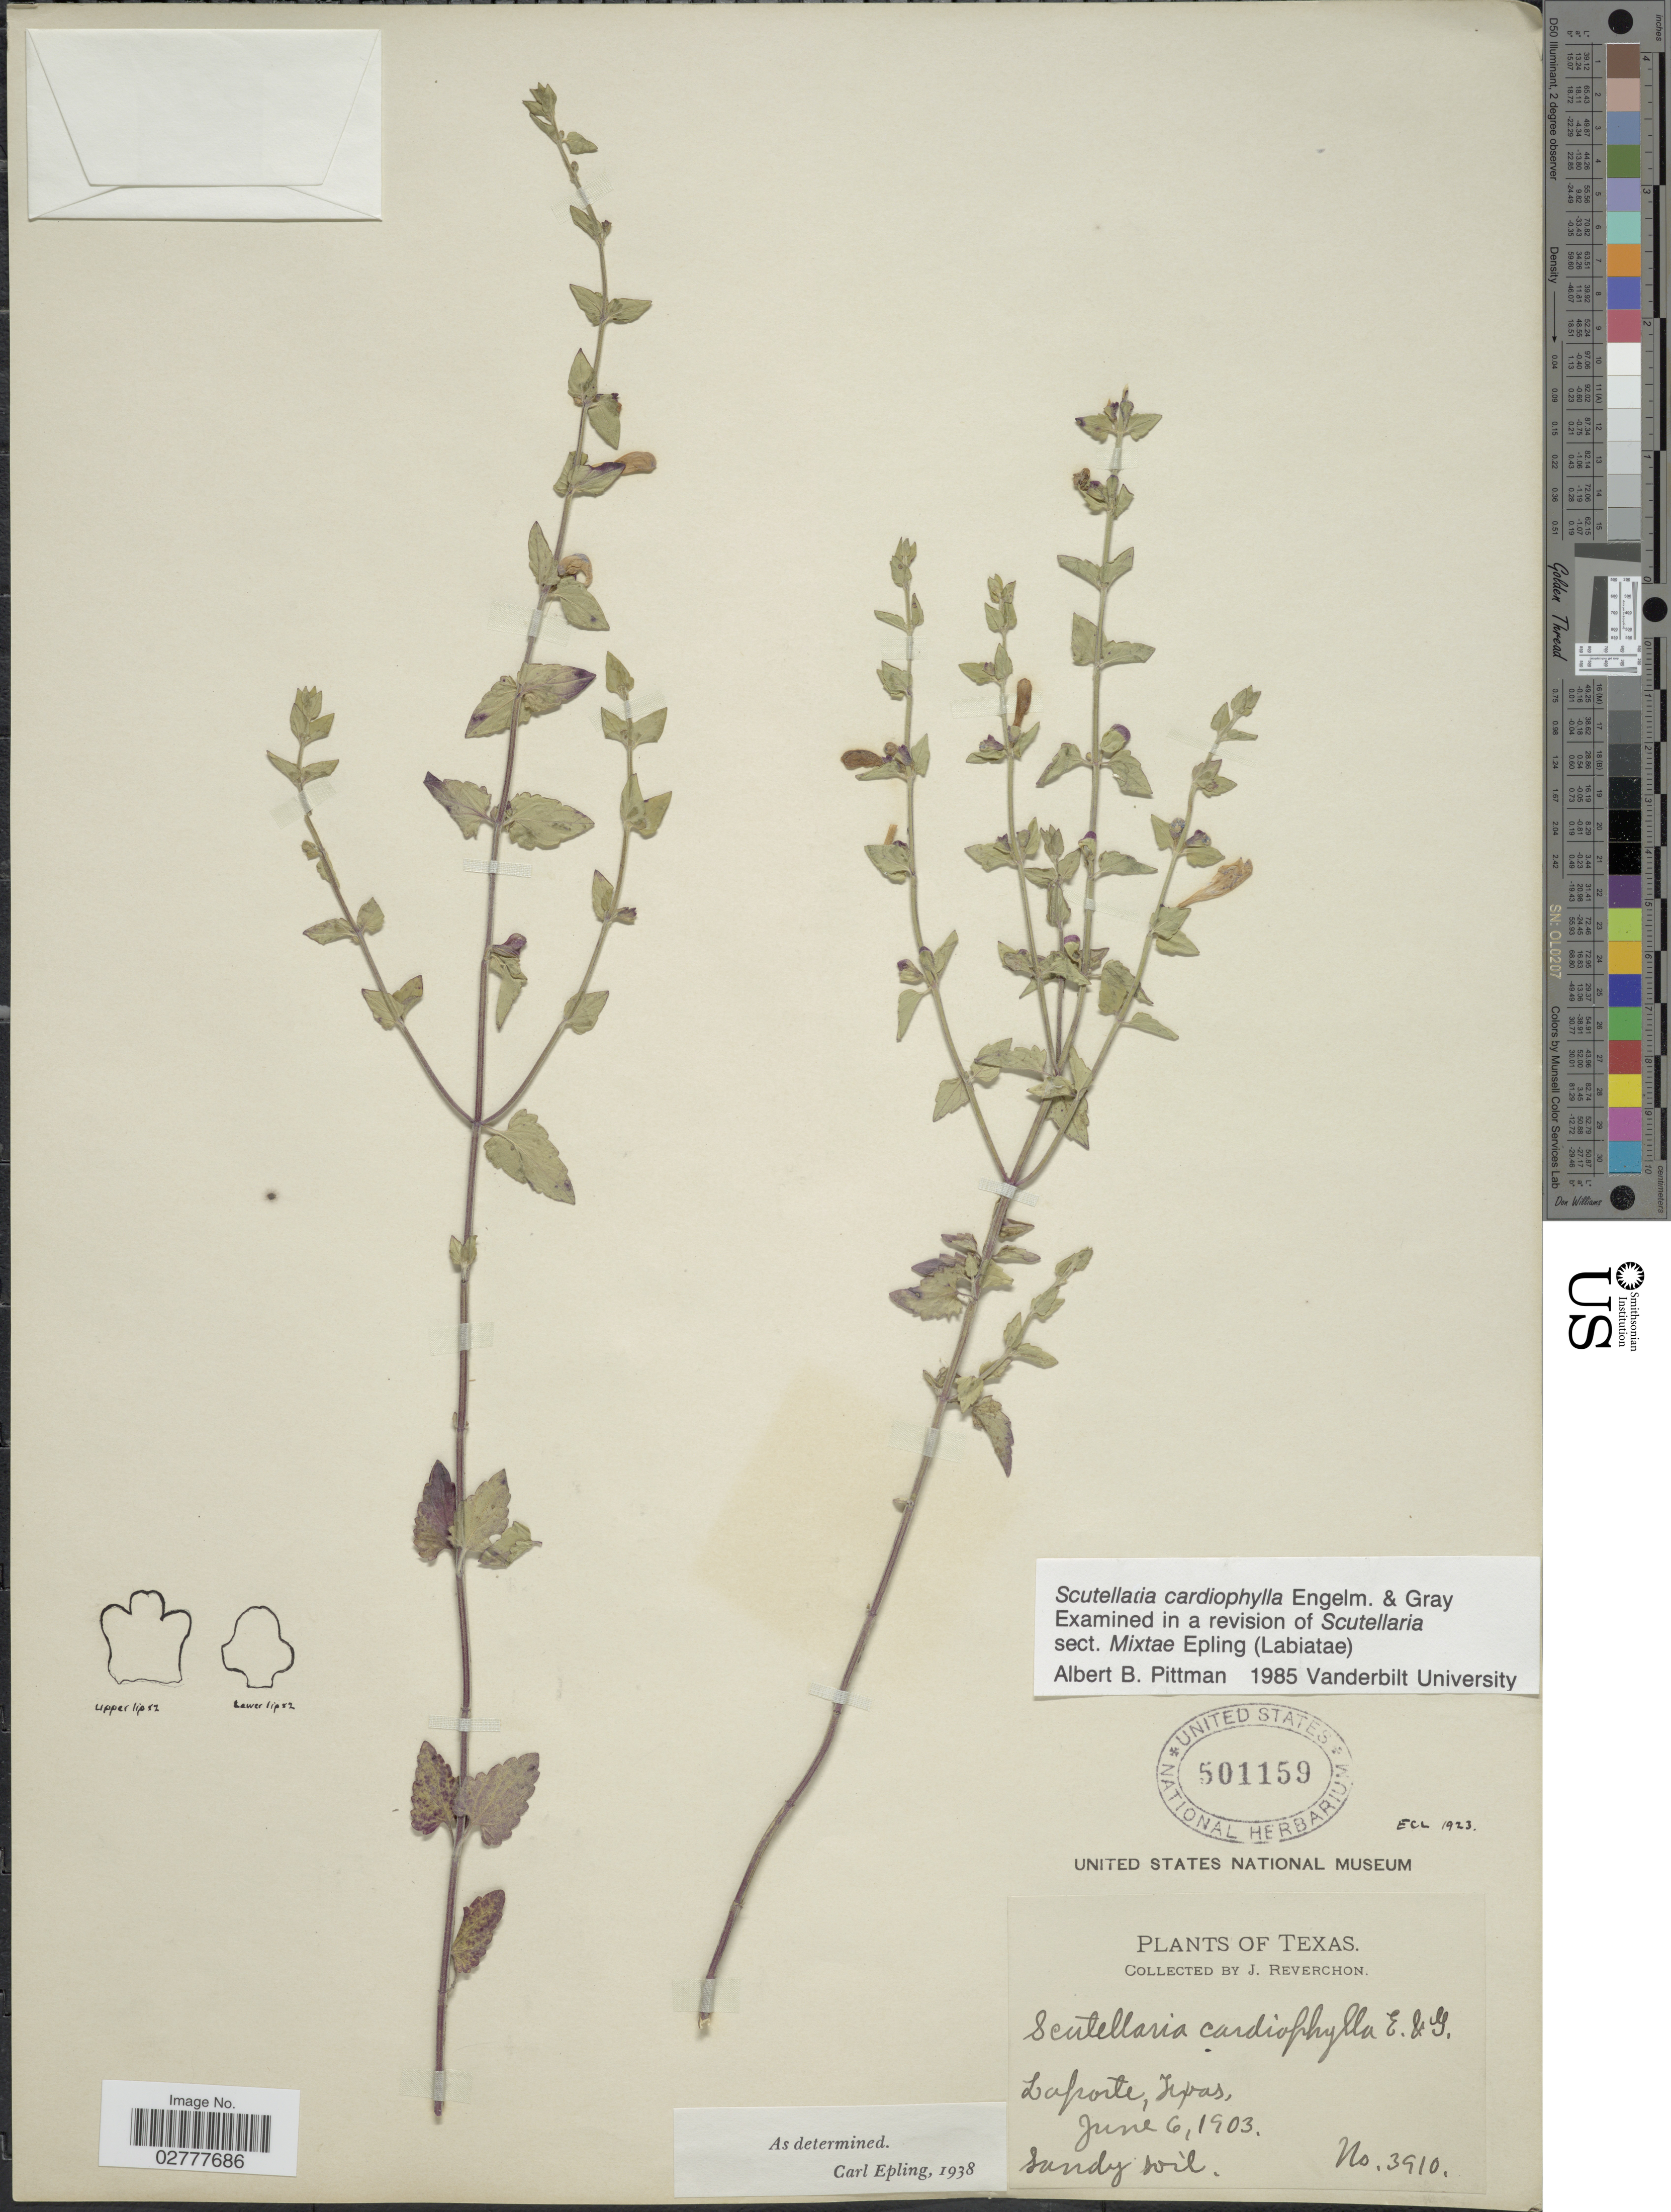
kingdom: Plantae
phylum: Tracheophyta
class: Magnoliopsida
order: Lamiales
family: Lamiaceae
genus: Scutellaria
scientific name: Scutellaria cardiophylla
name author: Engelm. & A. Gray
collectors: J. Reverchon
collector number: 3910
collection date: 1903-06-06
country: United States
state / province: Texas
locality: Laporte.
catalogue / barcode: US 501159